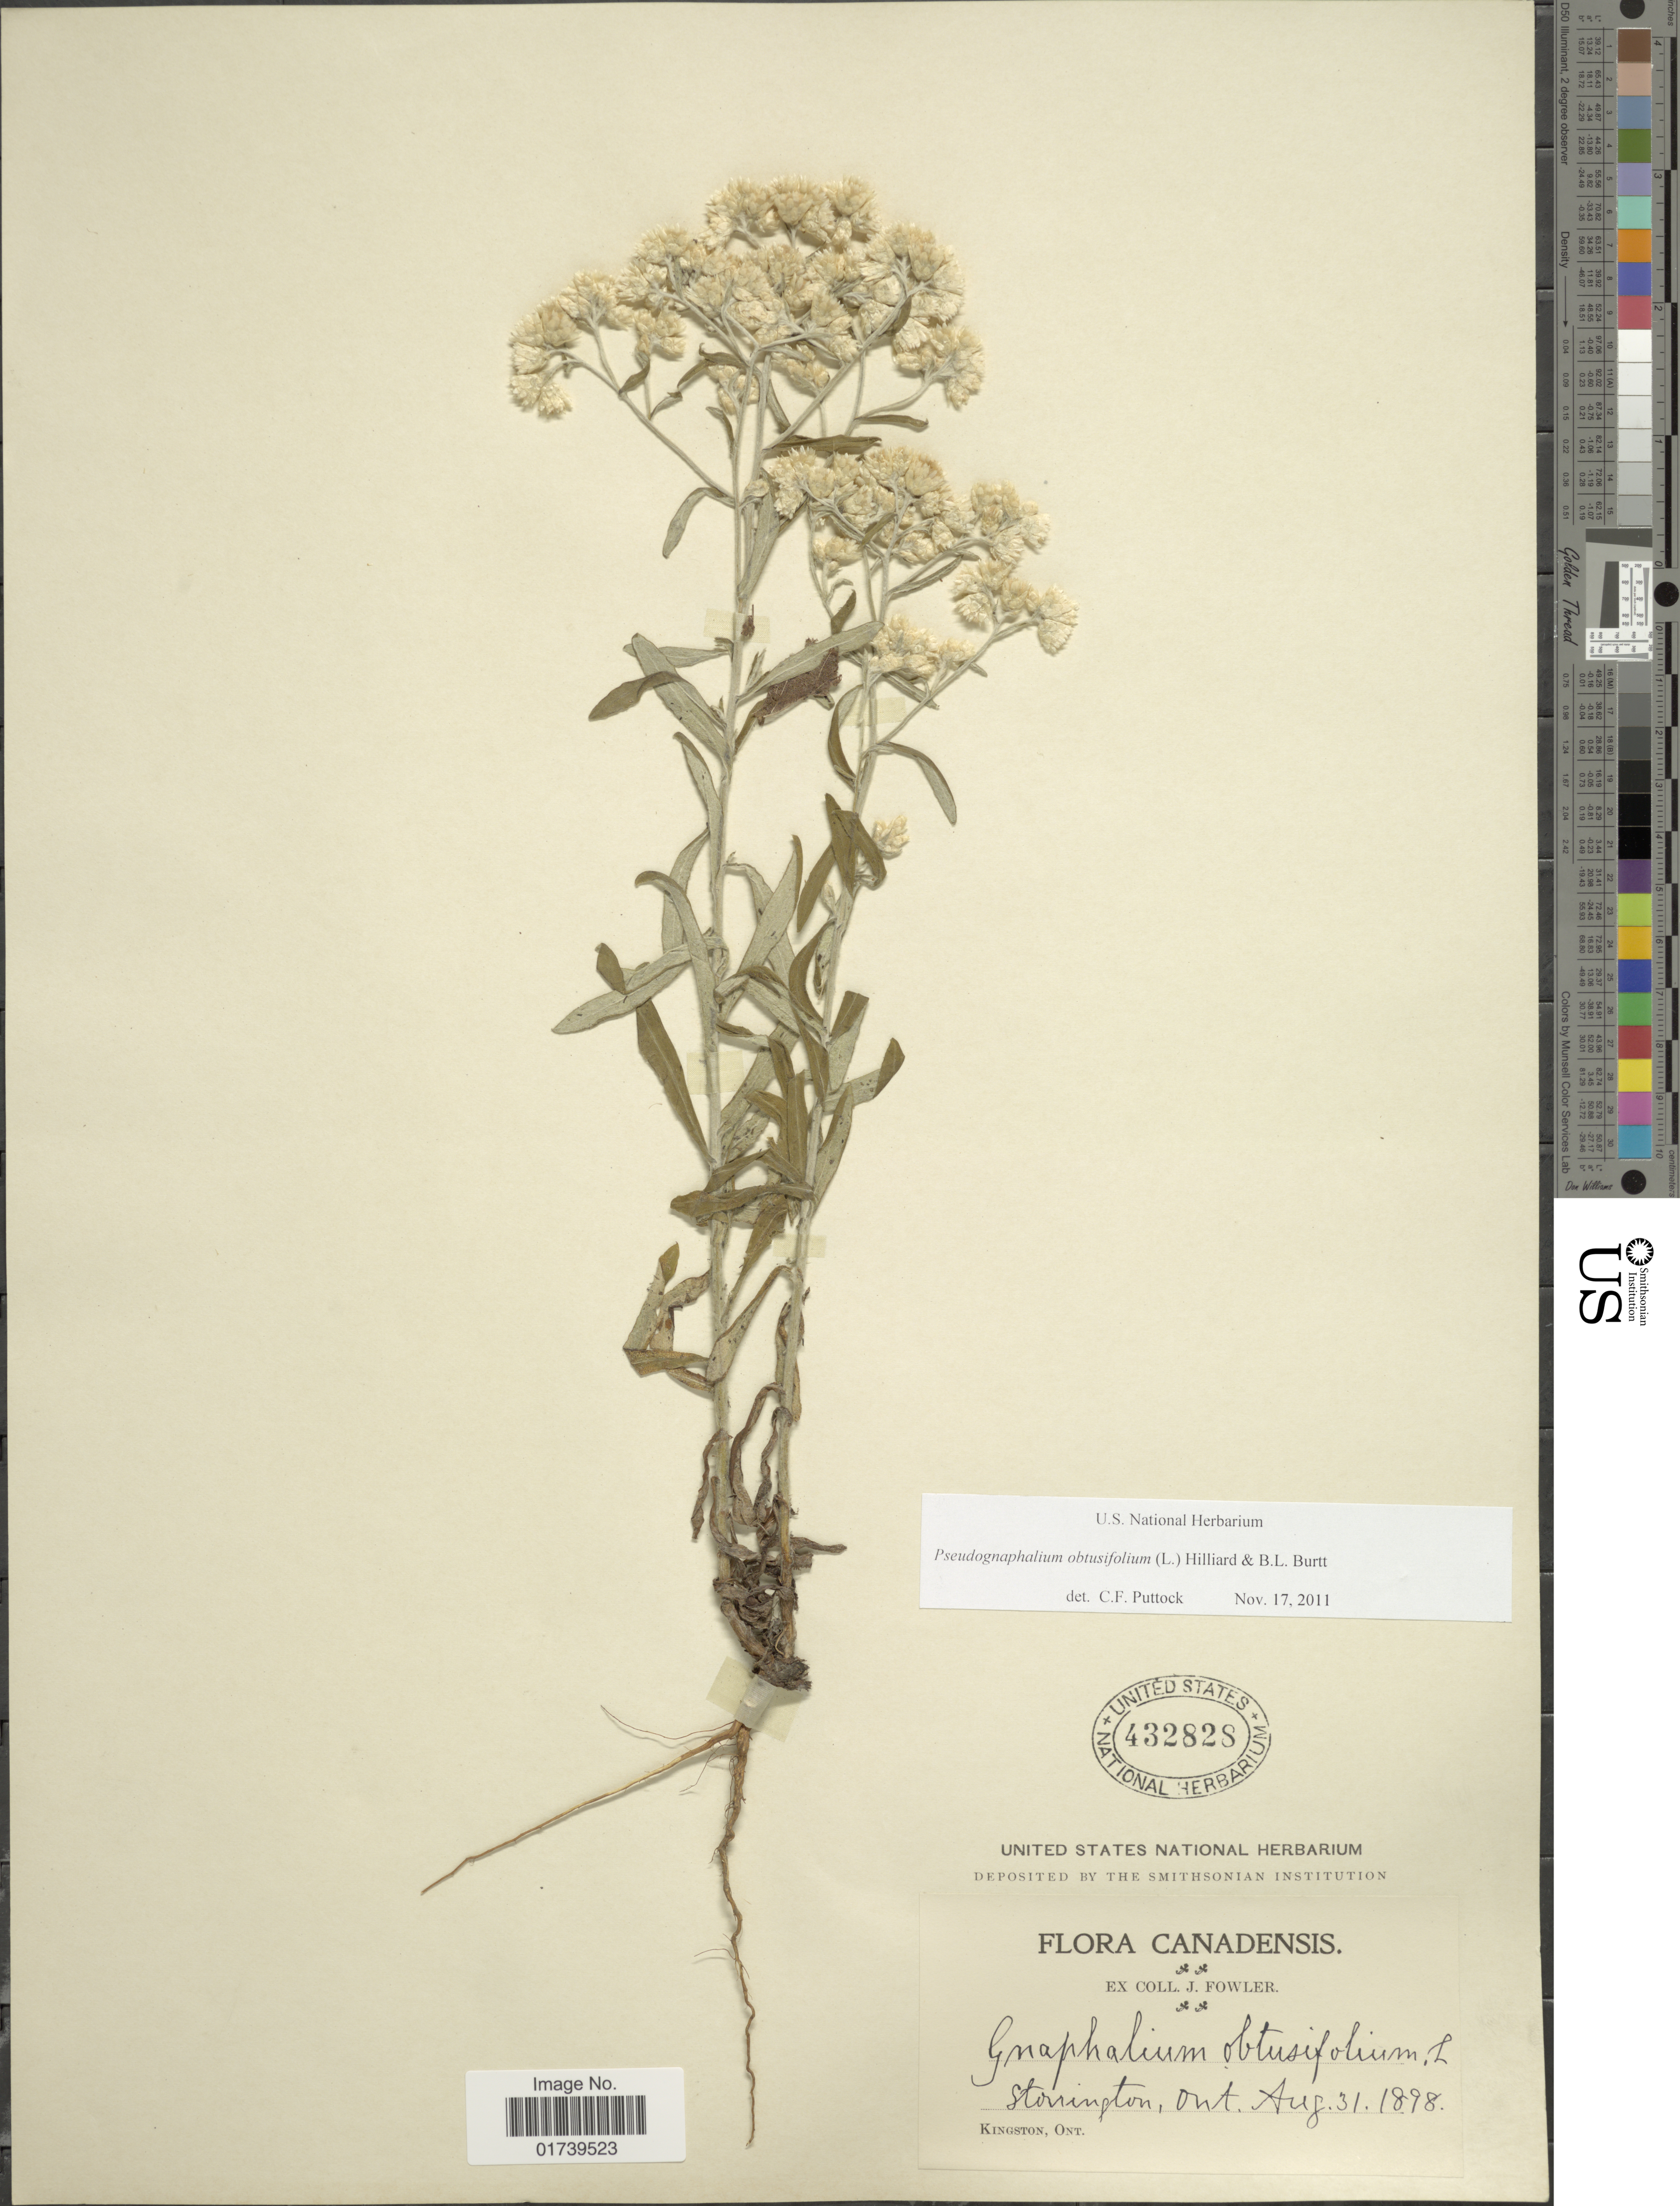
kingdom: Plantae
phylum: Tracheophyta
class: Magnoliopsida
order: Asterales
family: Asteraceae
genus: Pseudognaphalium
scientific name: Pseudognaphalium obtusifolium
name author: (L.) Hilliard & B.L. Burtt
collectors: J. P. Fowler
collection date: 1898-08-31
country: Canada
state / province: Ontario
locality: Stovington, Kingston, Ont.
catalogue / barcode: US 432828